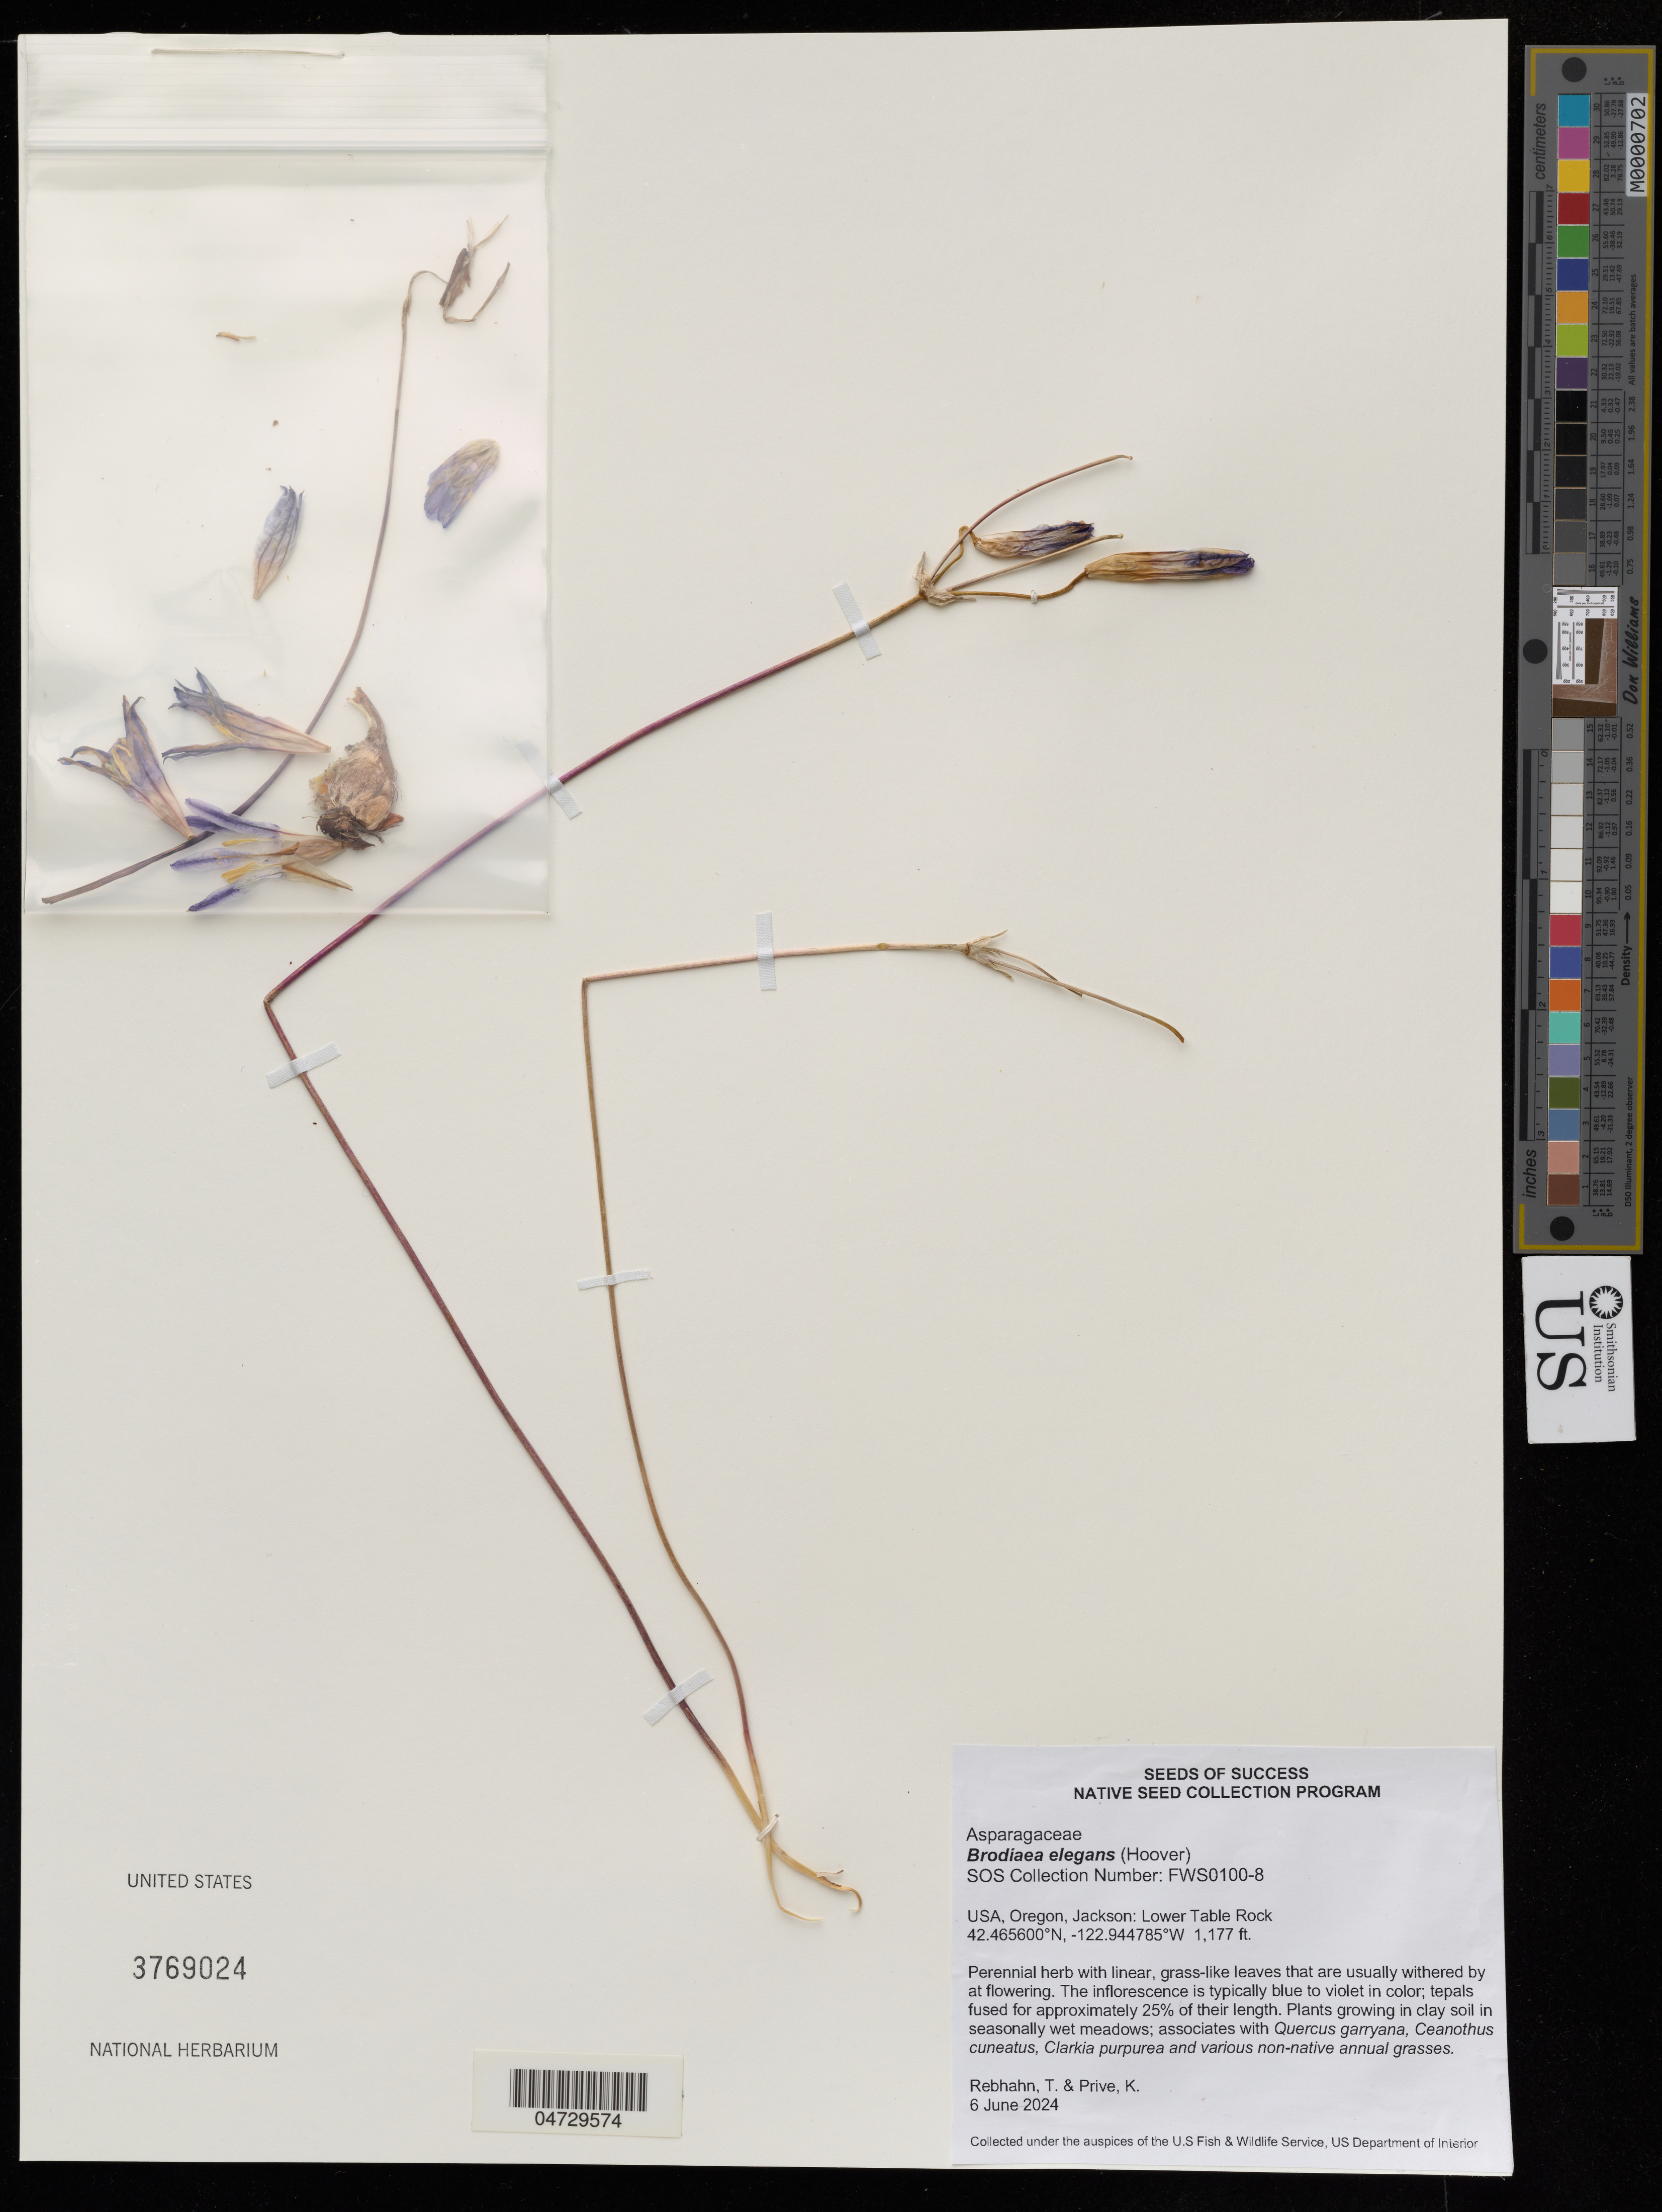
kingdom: Plantae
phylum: Tracheophyta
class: Liliopsida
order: Asparagales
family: Asparagaceae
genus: Brodiaea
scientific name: Brodiaea elegans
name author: Hoover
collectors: T. Rebhahn & K. Prive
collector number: FWS0100-8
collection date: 2024-06-06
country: United States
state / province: Oregon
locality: Jackson: Lower Table Rock.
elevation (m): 359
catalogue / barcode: US 3769024